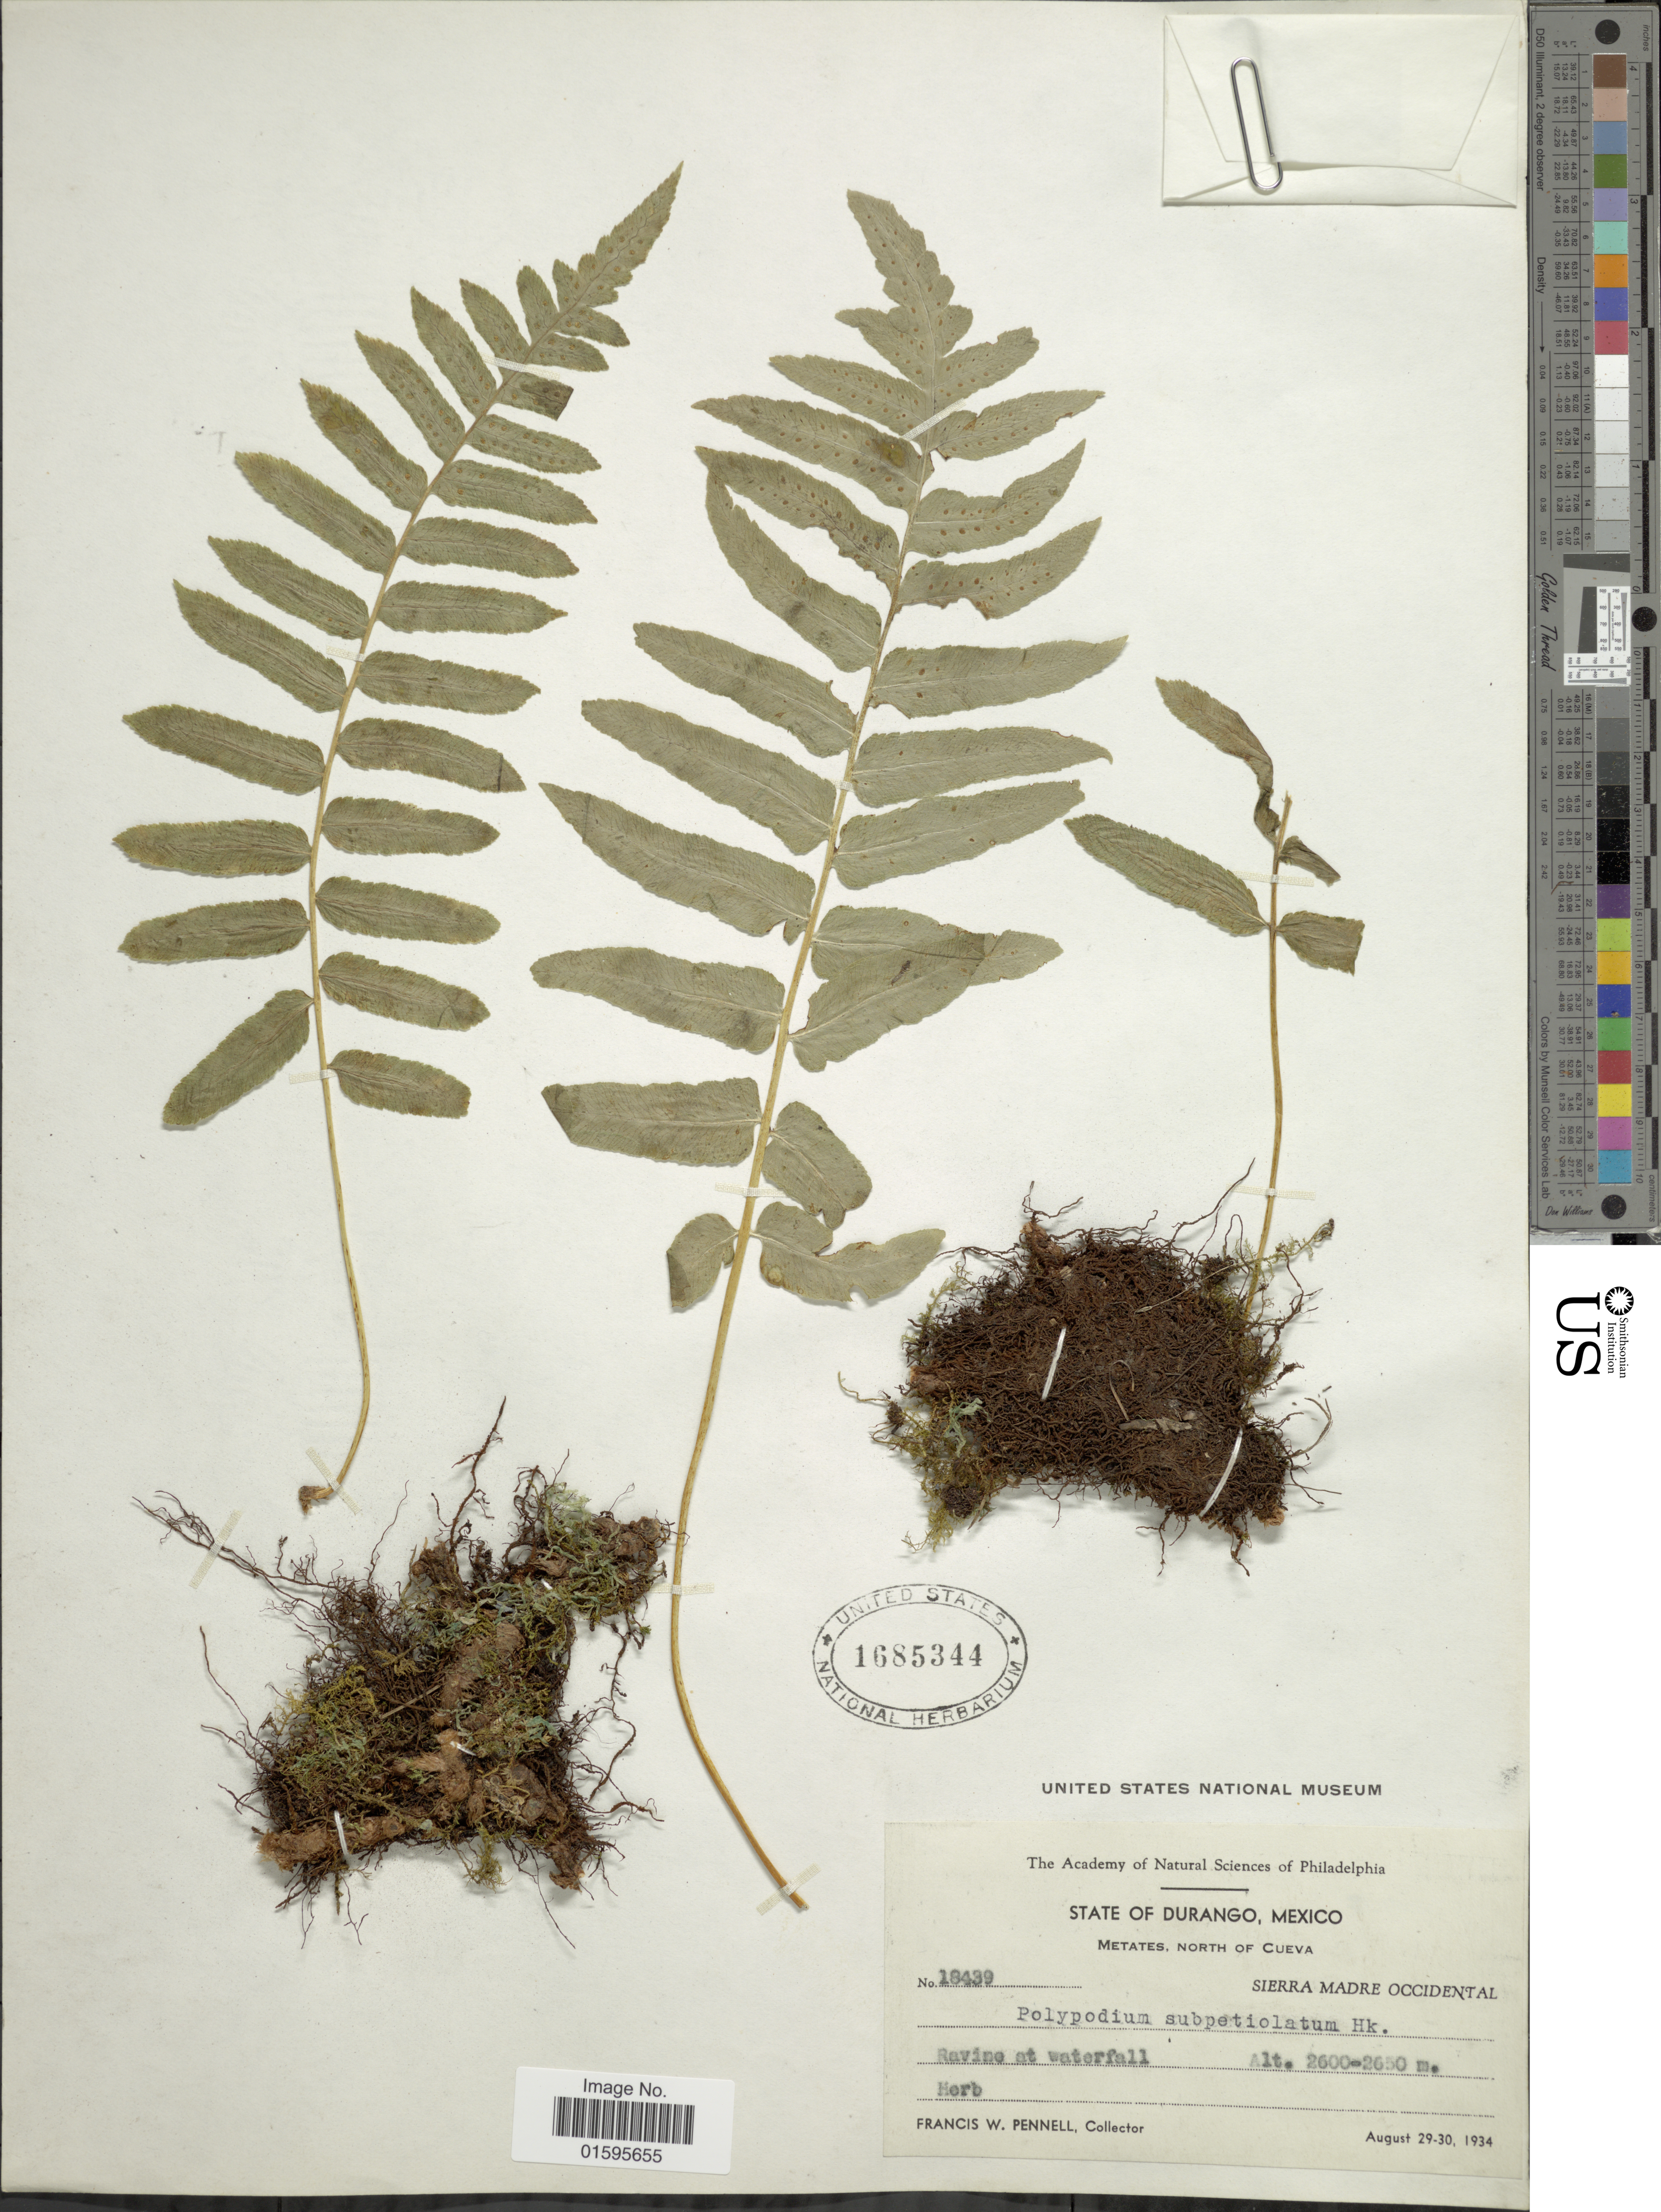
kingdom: Plantae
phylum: Tracheophyta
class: Polypodiopsida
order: Polypodiales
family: Polypodiaceae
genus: Polypodium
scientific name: Polypodium subpetiolatum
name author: Hook.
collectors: F. W. Pennell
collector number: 18439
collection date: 1934-08-29/1934-08-30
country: Mexico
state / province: Durango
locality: State of Durango, Metates, north of Cueva, Sierra Madre Occidental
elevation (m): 2600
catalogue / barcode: US 1685344